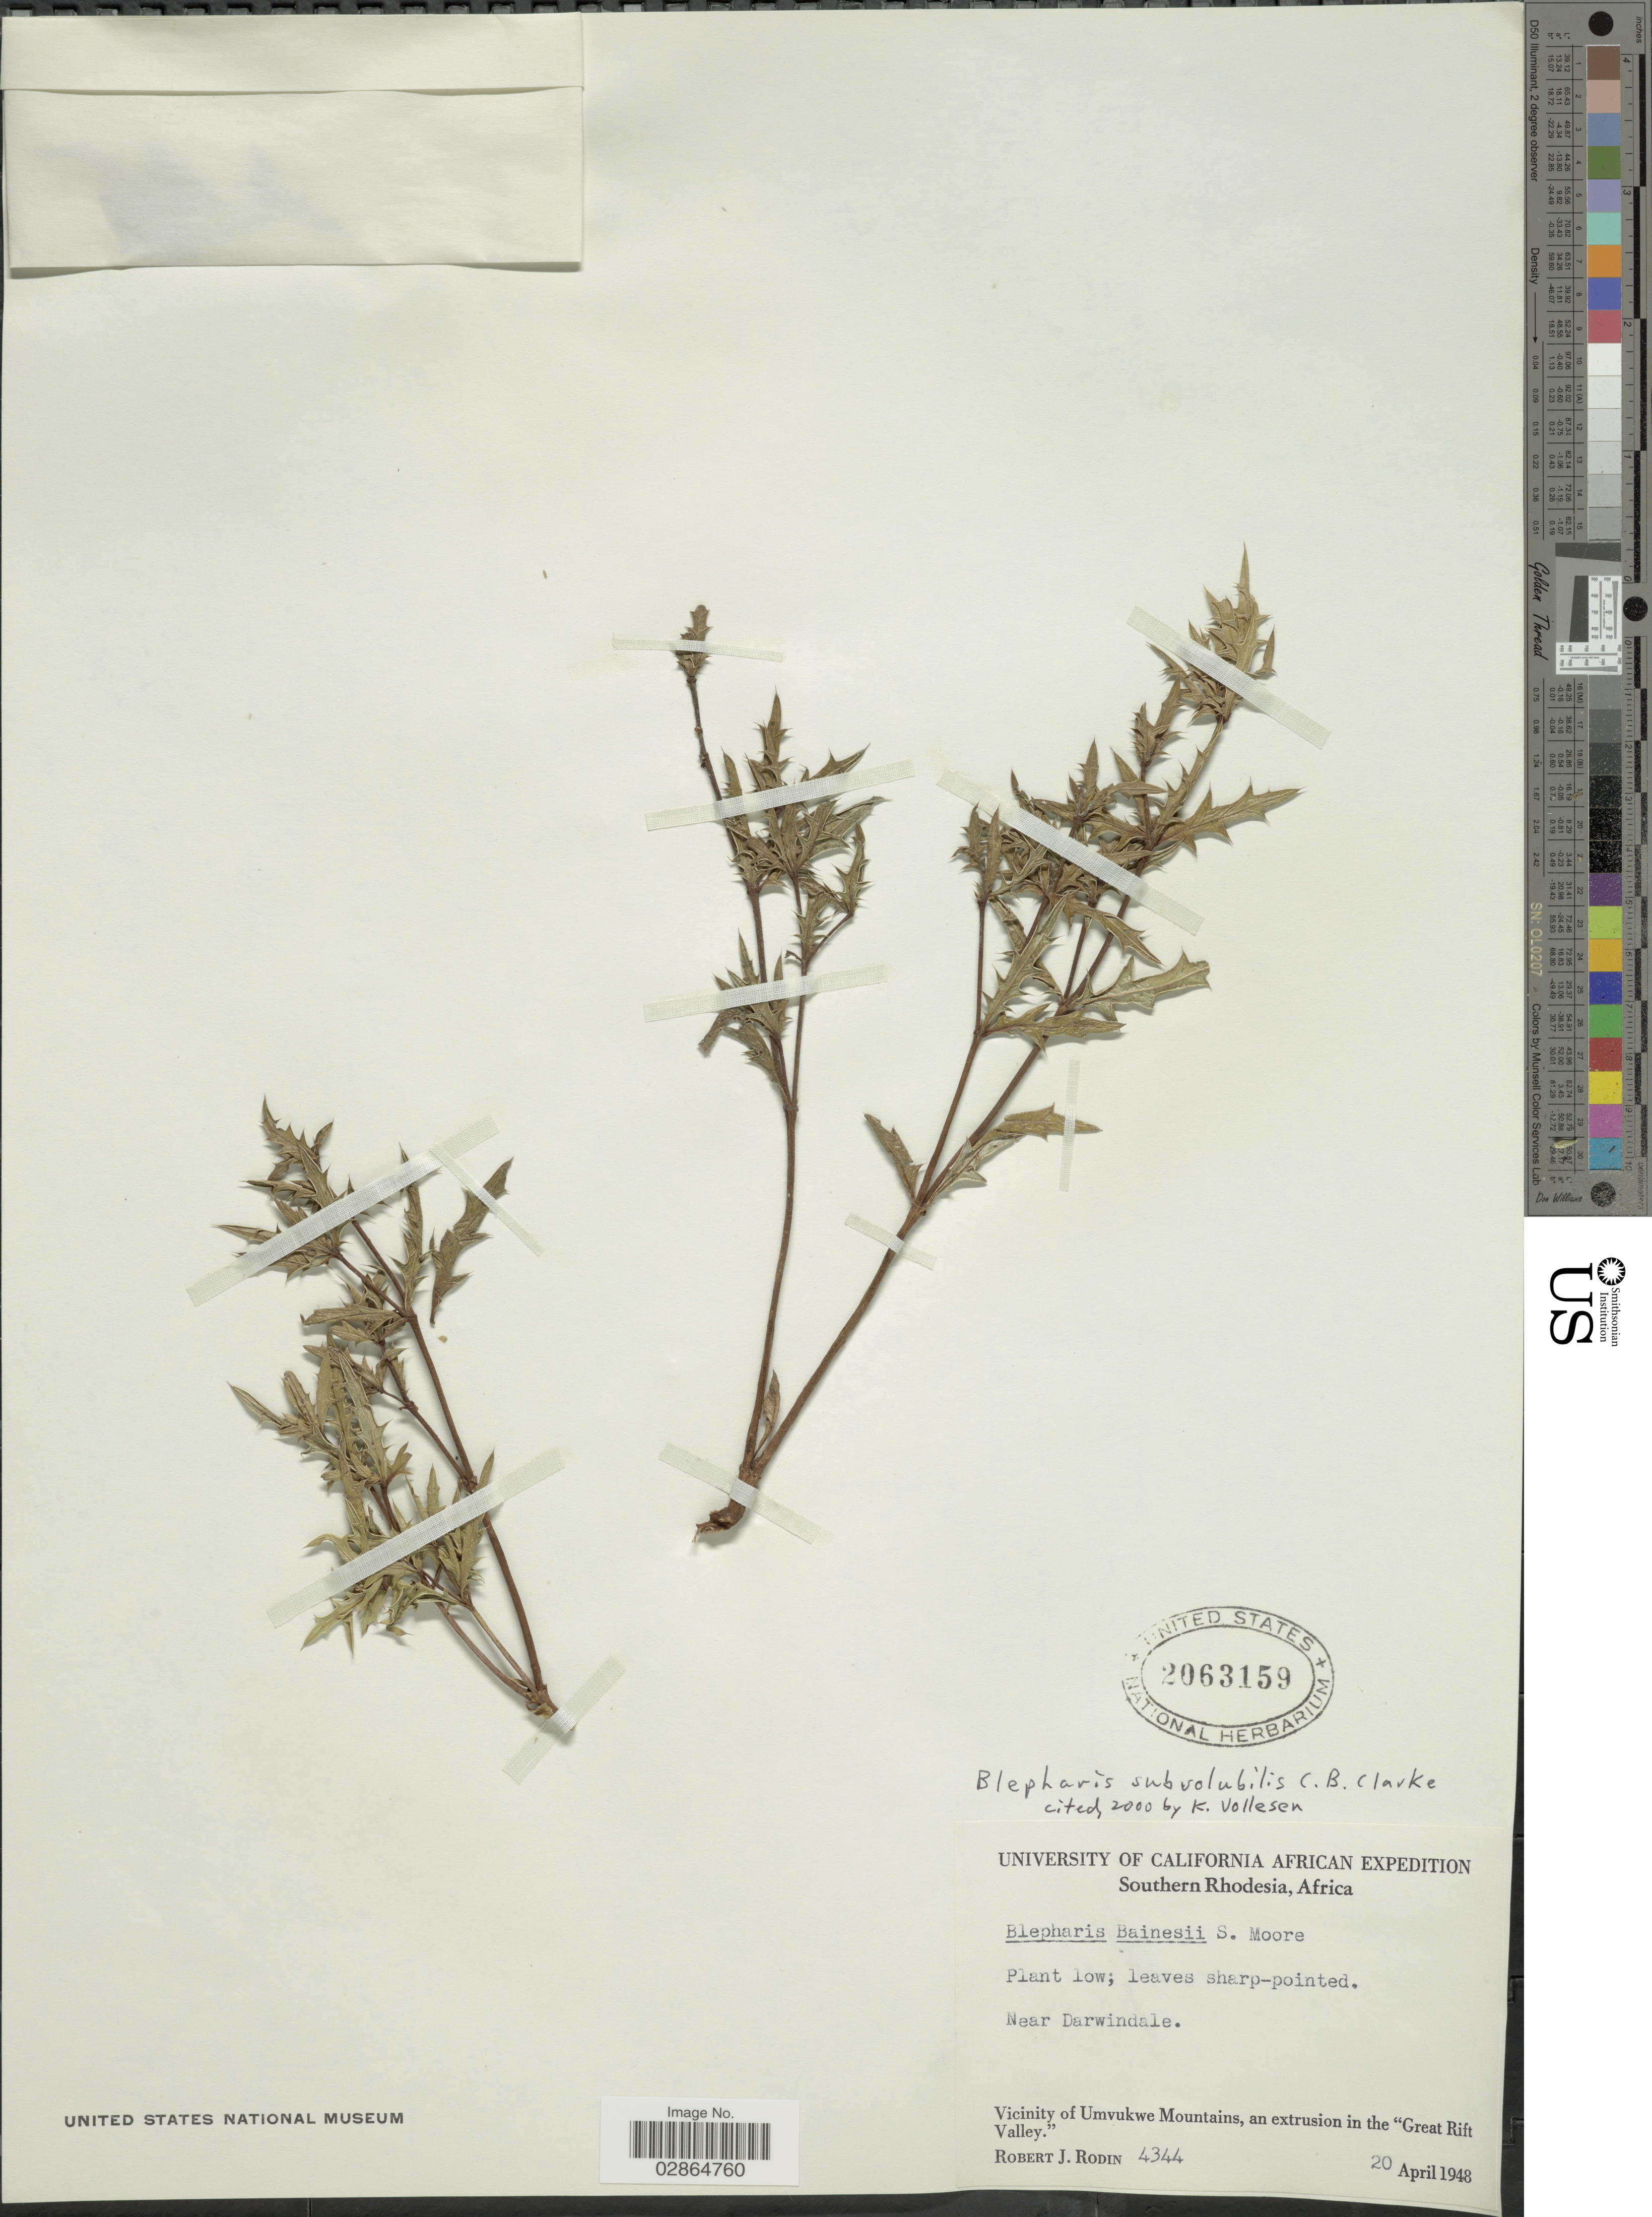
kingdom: Plantae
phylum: Tracheophyta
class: Magnoliopsida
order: Lamiales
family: Acanthaceae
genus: Blepharis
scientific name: Blepharis subvolubilis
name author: C.B. Clarke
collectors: R. J. Rodin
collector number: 4344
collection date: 1948-04-20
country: Zimbabwe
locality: Near Darwindale, Vicinity of Umvukwe Mountains, an extrusion in the "Great Rift Valley", Southern Rhodesia.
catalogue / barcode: US 2063159